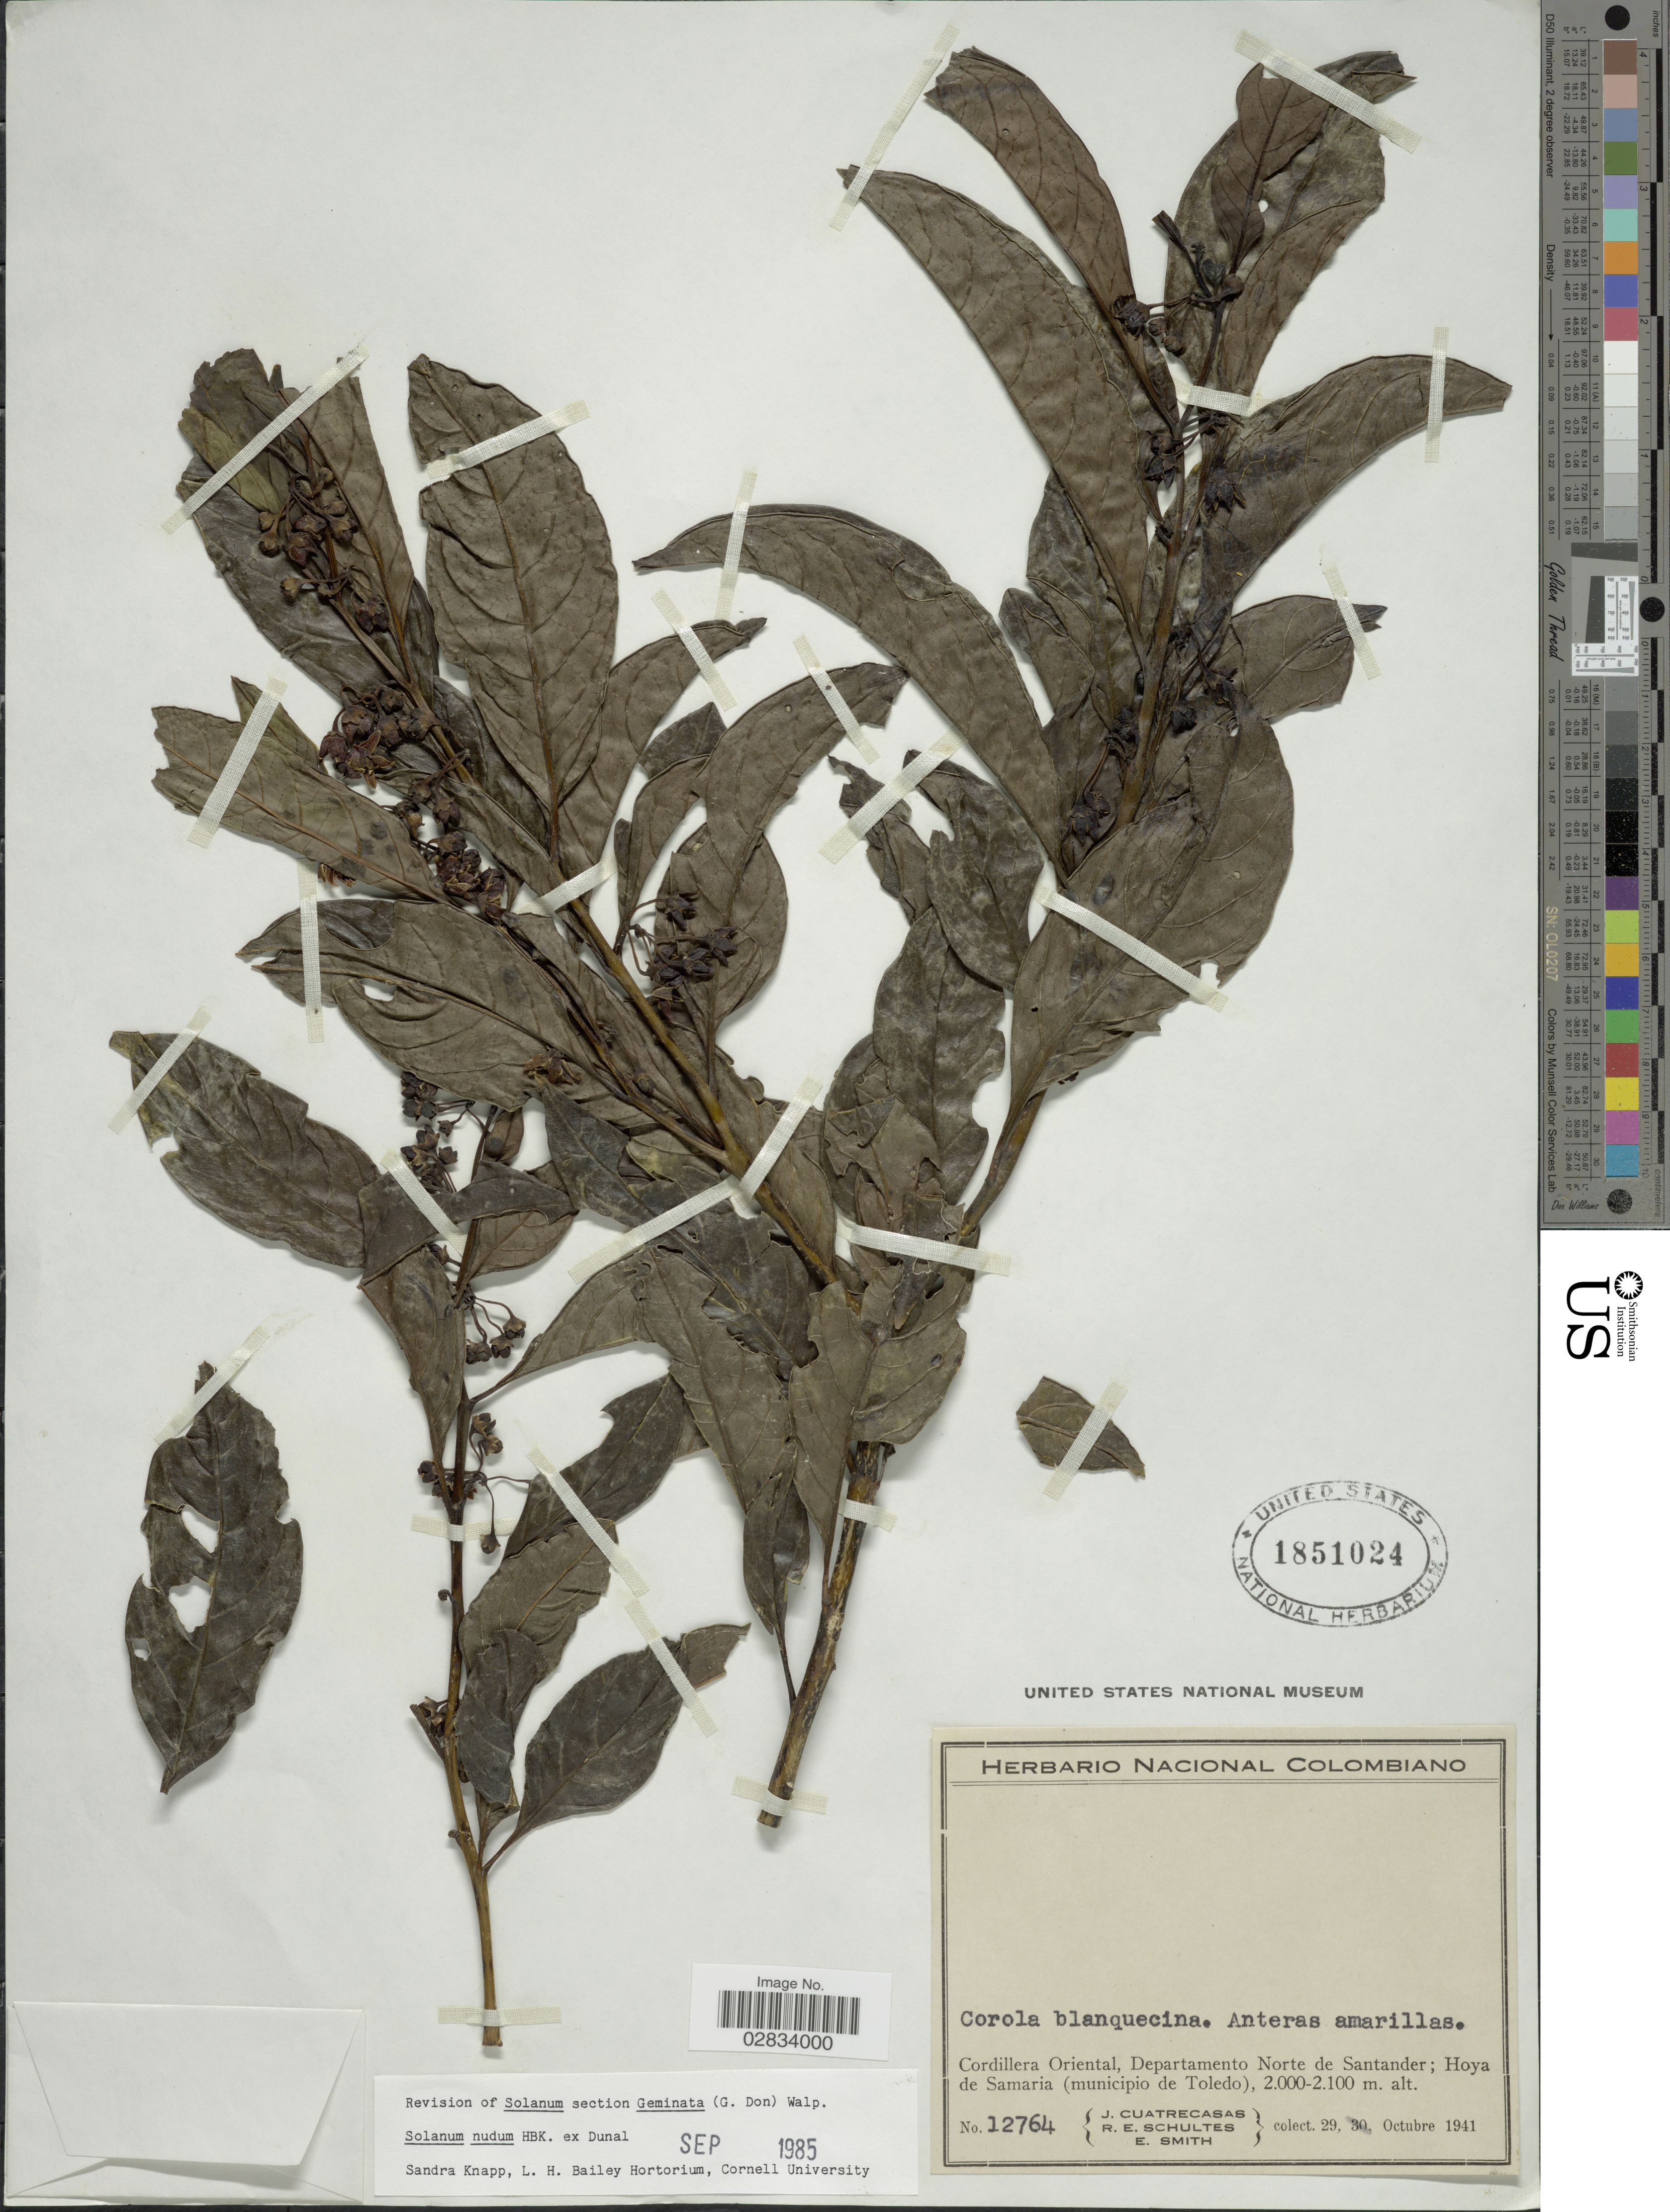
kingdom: Plantae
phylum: Tracheophyta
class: Magnoliopsida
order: Solanales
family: Solanaceae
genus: Solanum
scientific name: Solanum nudum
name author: Dunal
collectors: J. Cuatrecasas, R. E. Schultes & E. Smith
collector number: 12764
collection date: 1941-10-29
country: Colombia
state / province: Norte de Santander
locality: Cordillera Oriental, Departamento Norte de Santander; Hoya de Samaria (municipio de Toledo).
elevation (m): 2000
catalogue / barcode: US 1851024